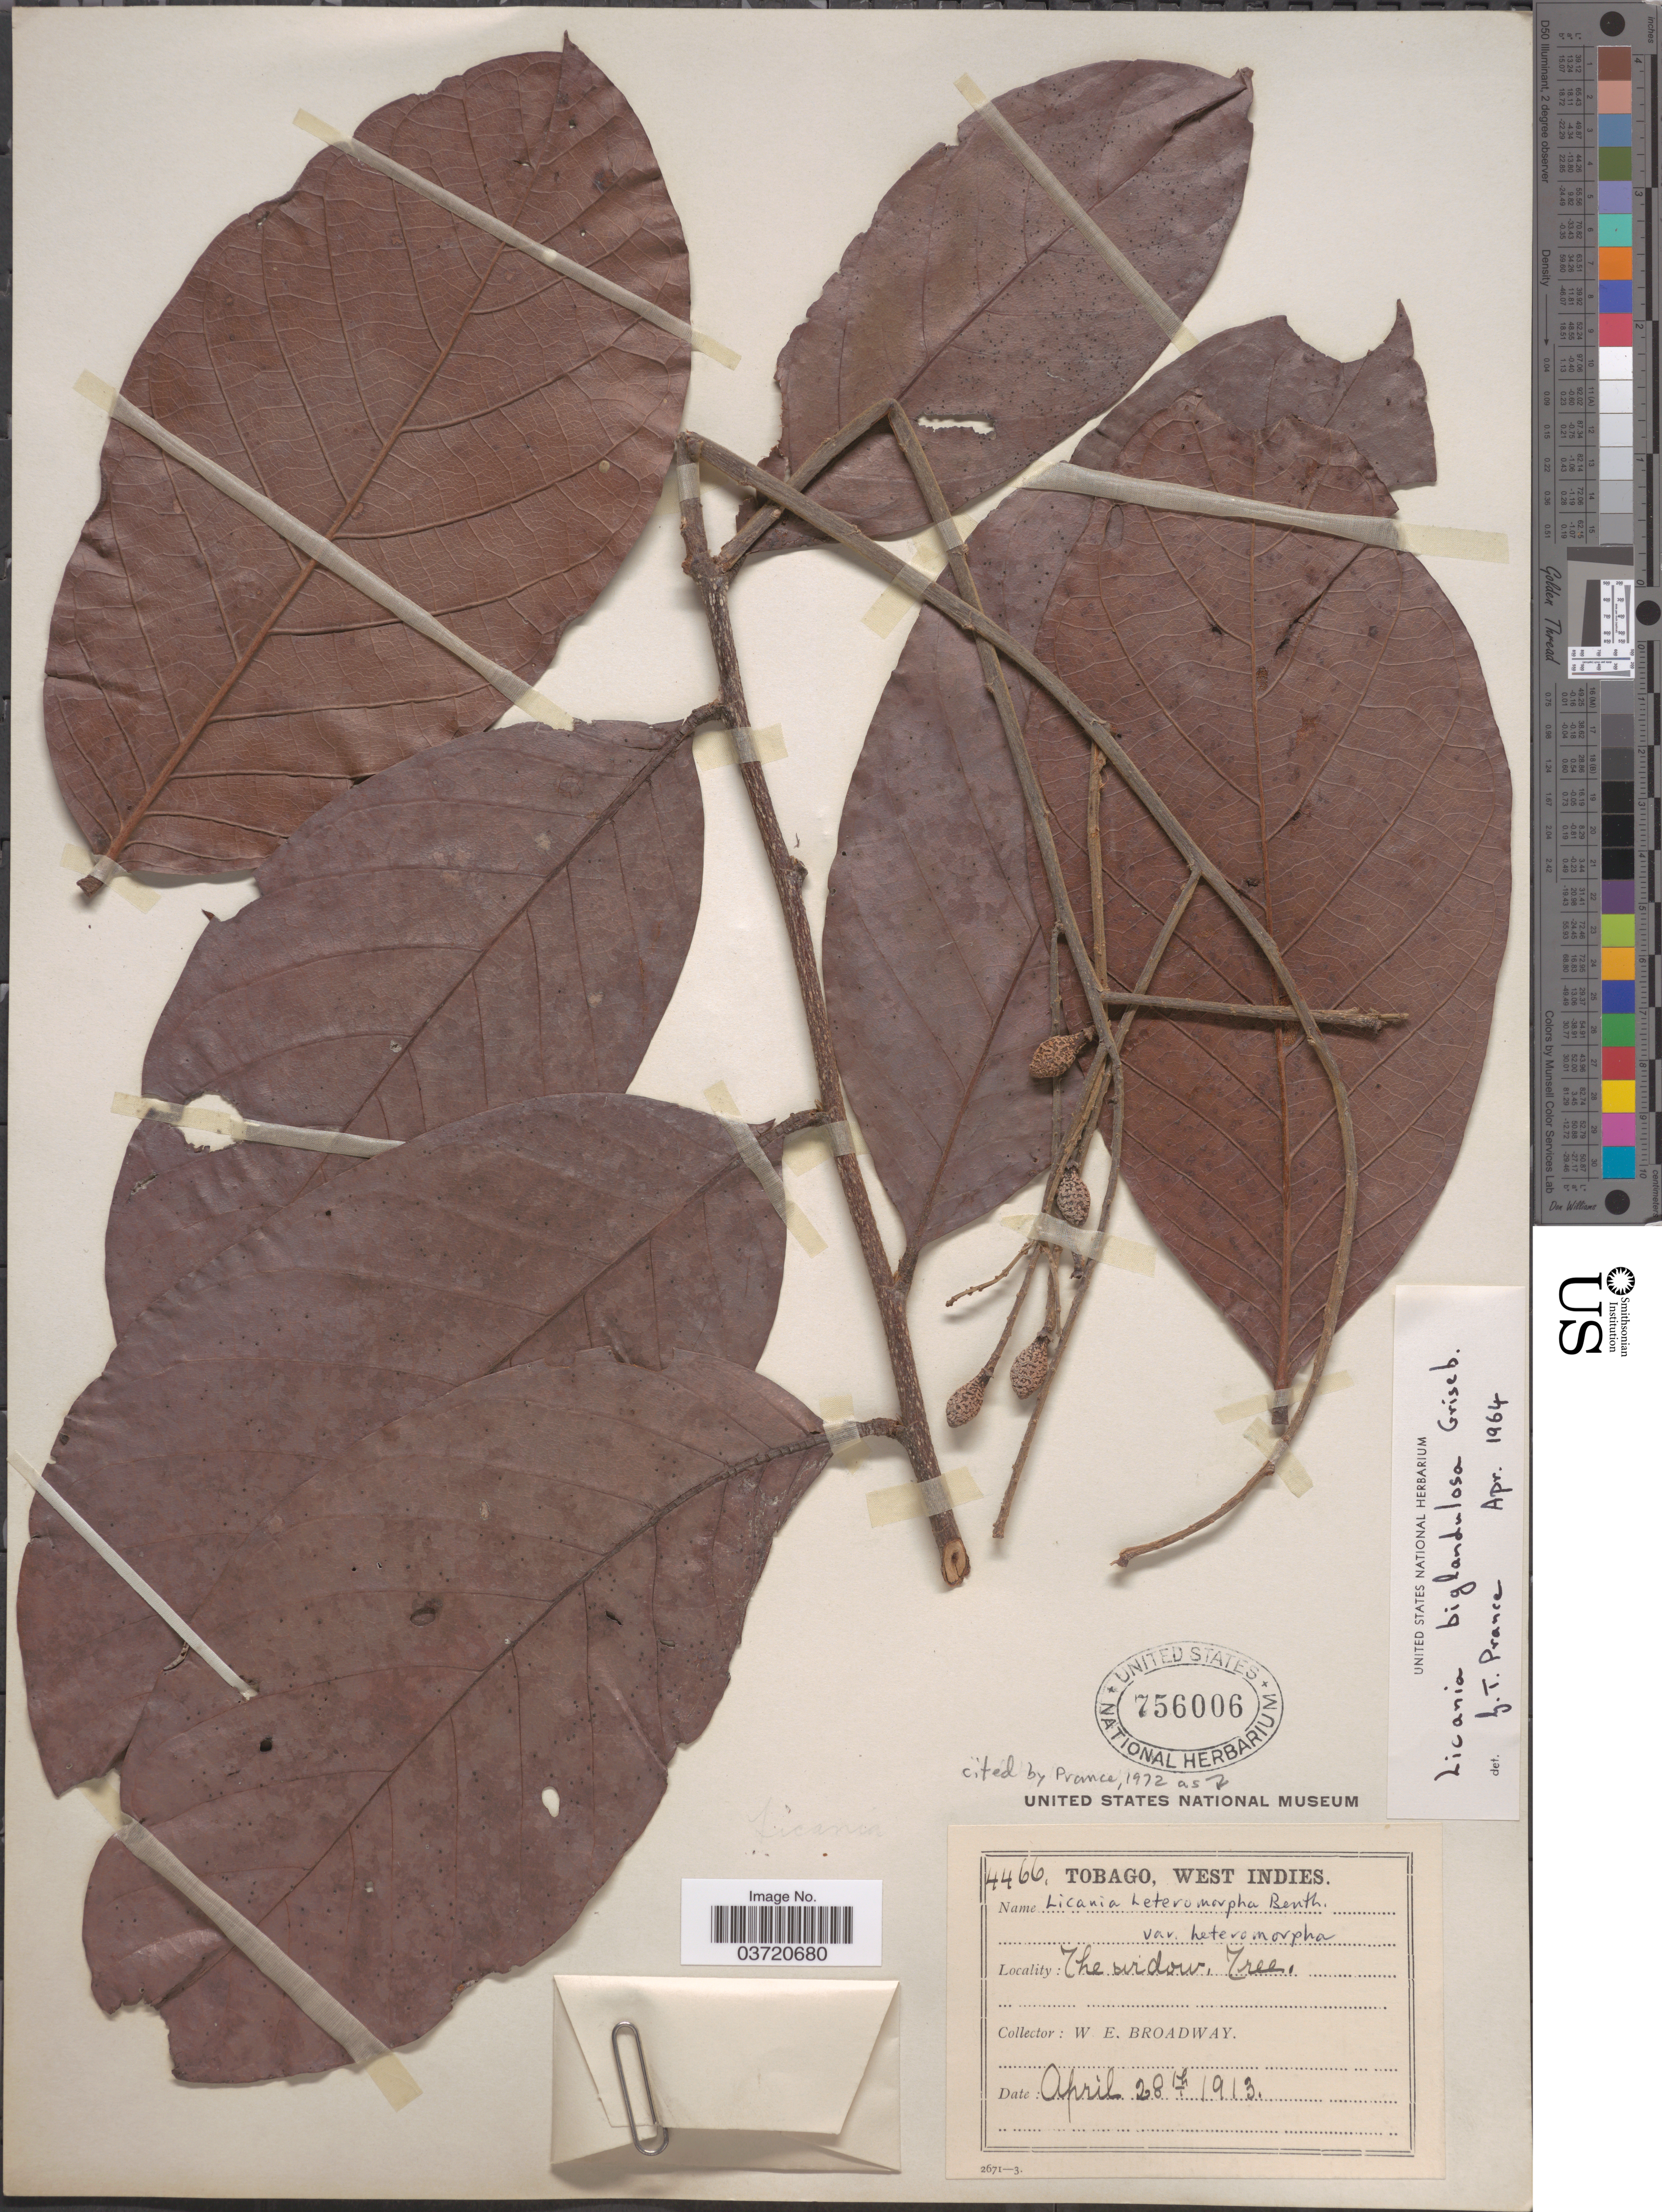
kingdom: Plantae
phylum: Tracheophyta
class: Magnoliopsida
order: Malpighiales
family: Chrysobalanaceae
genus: Hymenopus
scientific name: Hymenopus heteromorphus var. heteromorphus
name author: (Benth.) Sothers & Prance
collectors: W. E. Broadway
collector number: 4466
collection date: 1913-04-28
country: Trinidad and Tobago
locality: Tobago, West Indies. The widow.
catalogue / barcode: US 756006